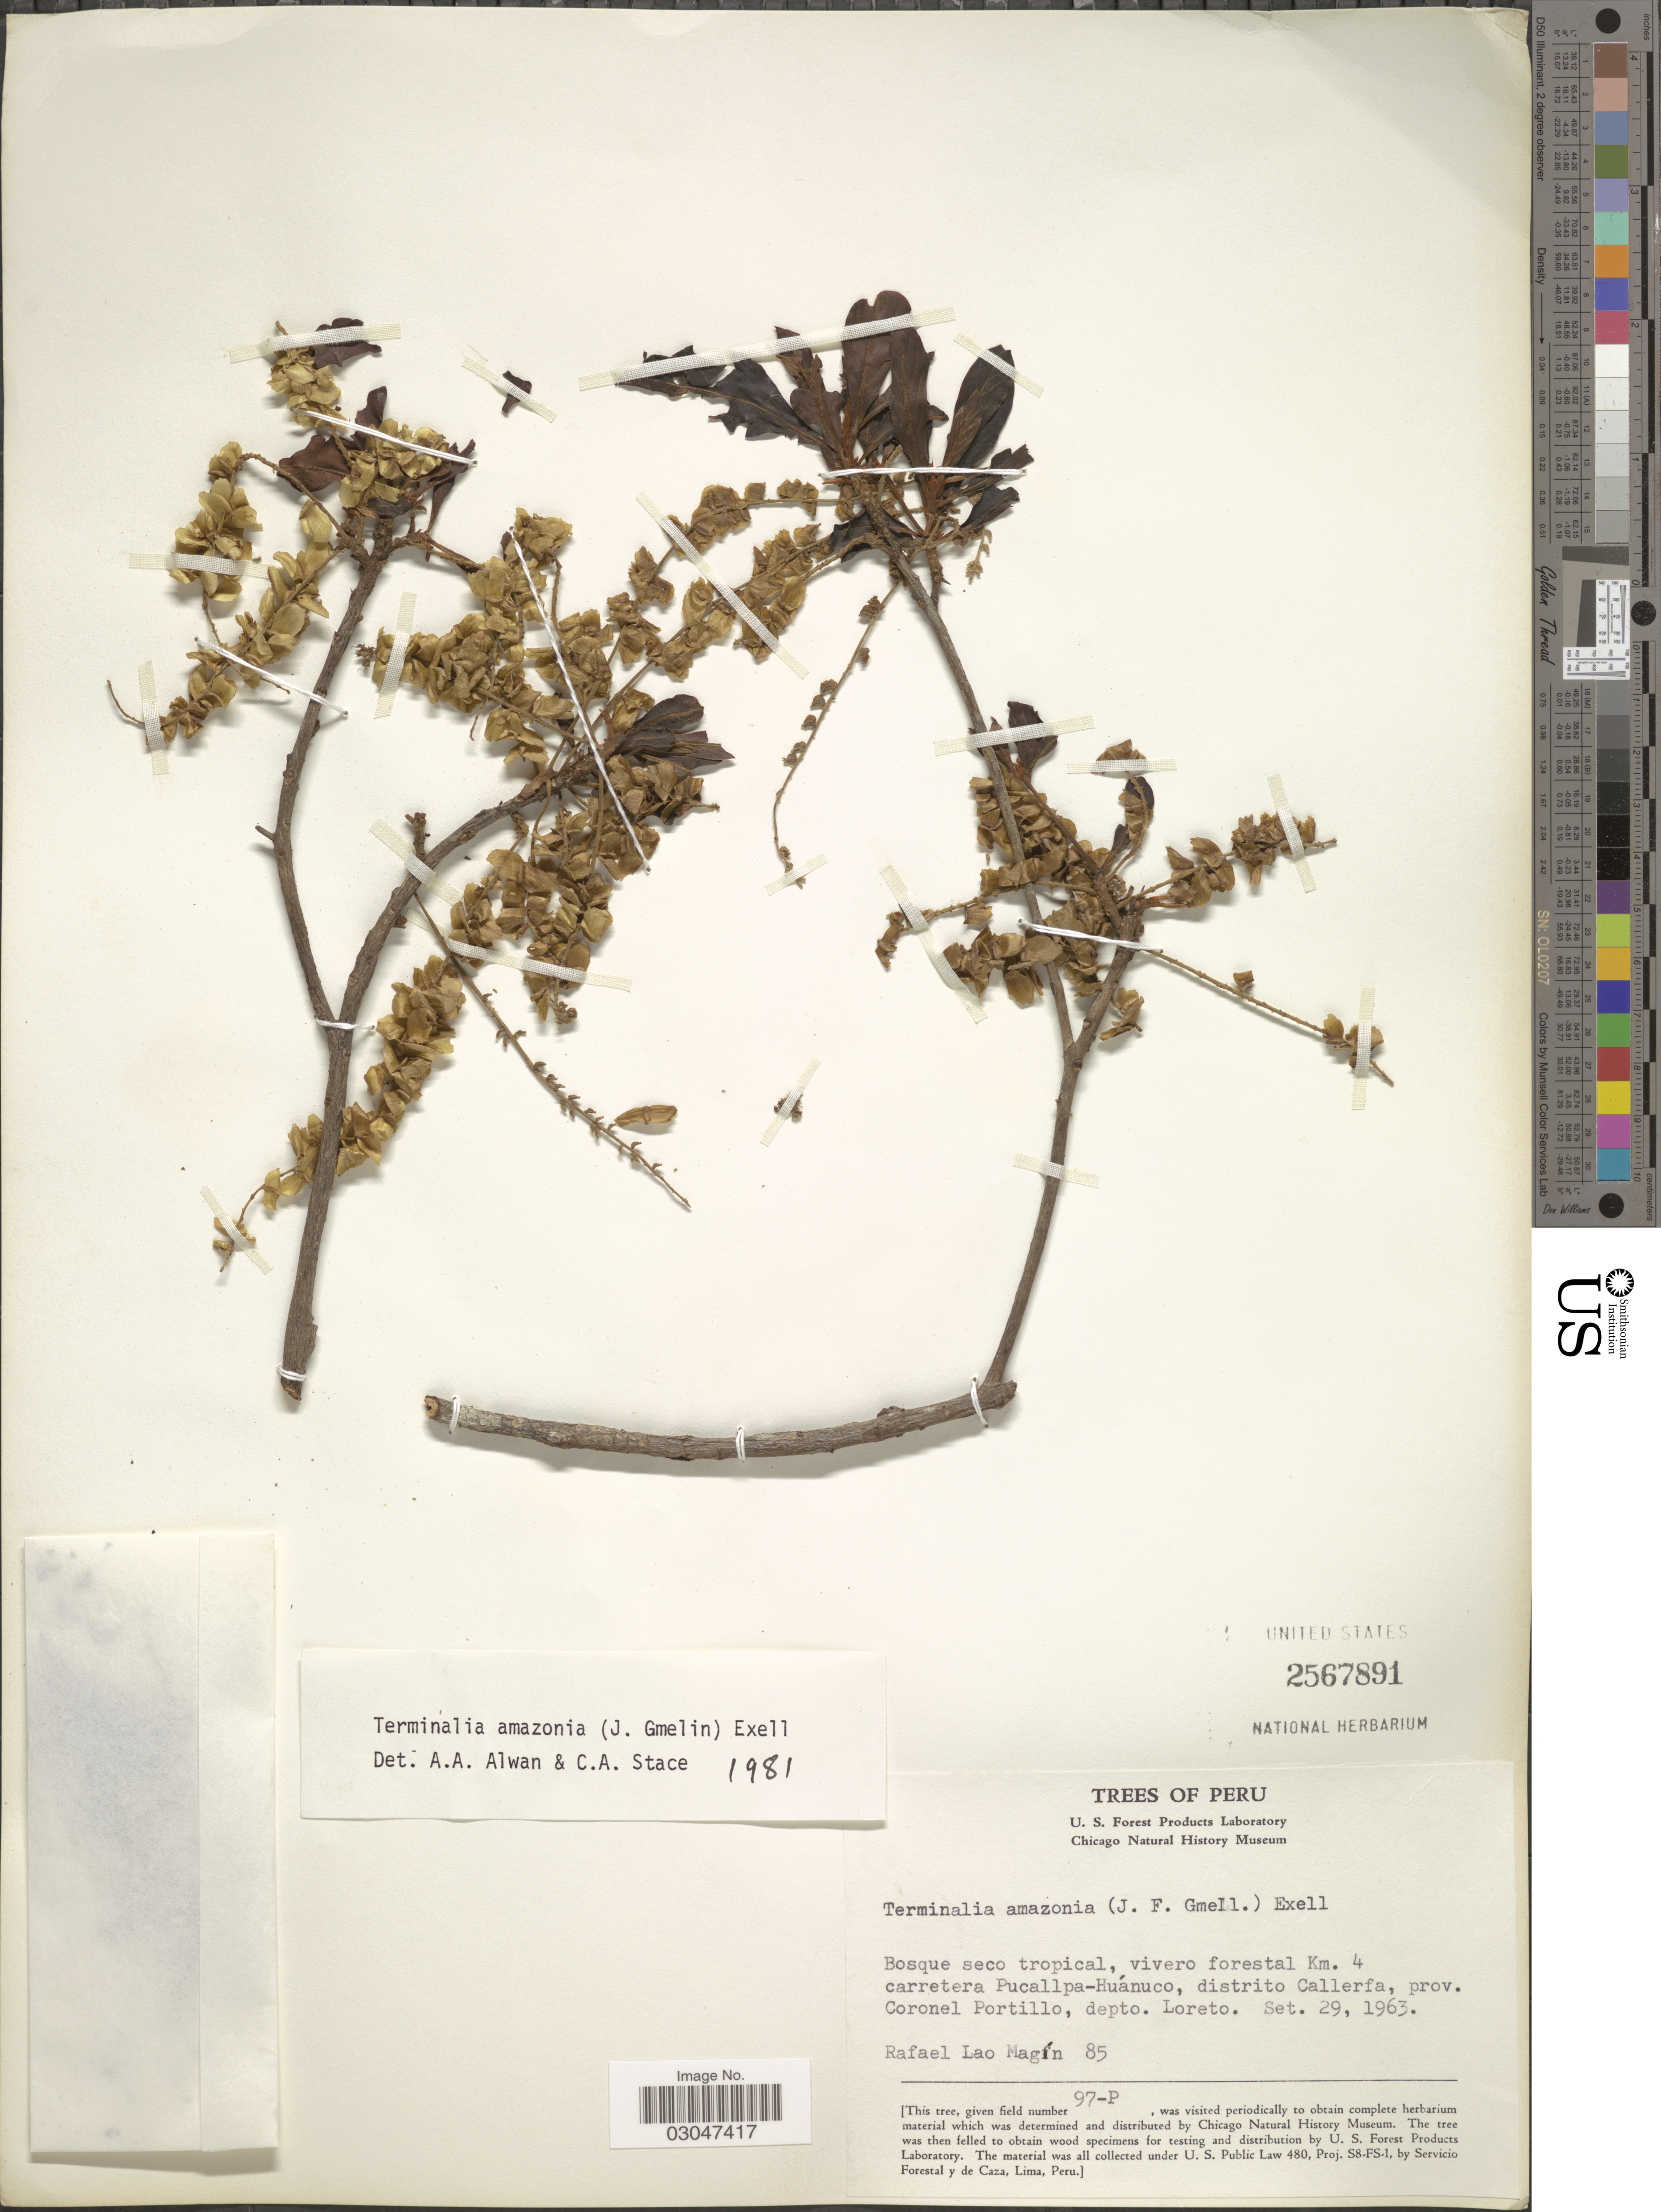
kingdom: Plantae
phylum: Tracheophyta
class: Magnoliopsida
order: Myrtales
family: Combretaceae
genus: Terminalia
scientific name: Terminalia amazonia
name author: (J.F. Gmel.) Exell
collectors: R. L. Magin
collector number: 85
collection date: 1963-08-29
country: Peru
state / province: Loreto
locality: Bosque seco tropical, vivero forestal Km. 4 carretera Pucallpa-Huánuco, distrito Callerfa, prov. Coronal Portillo, depto. Loreto.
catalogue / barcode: US 2567891